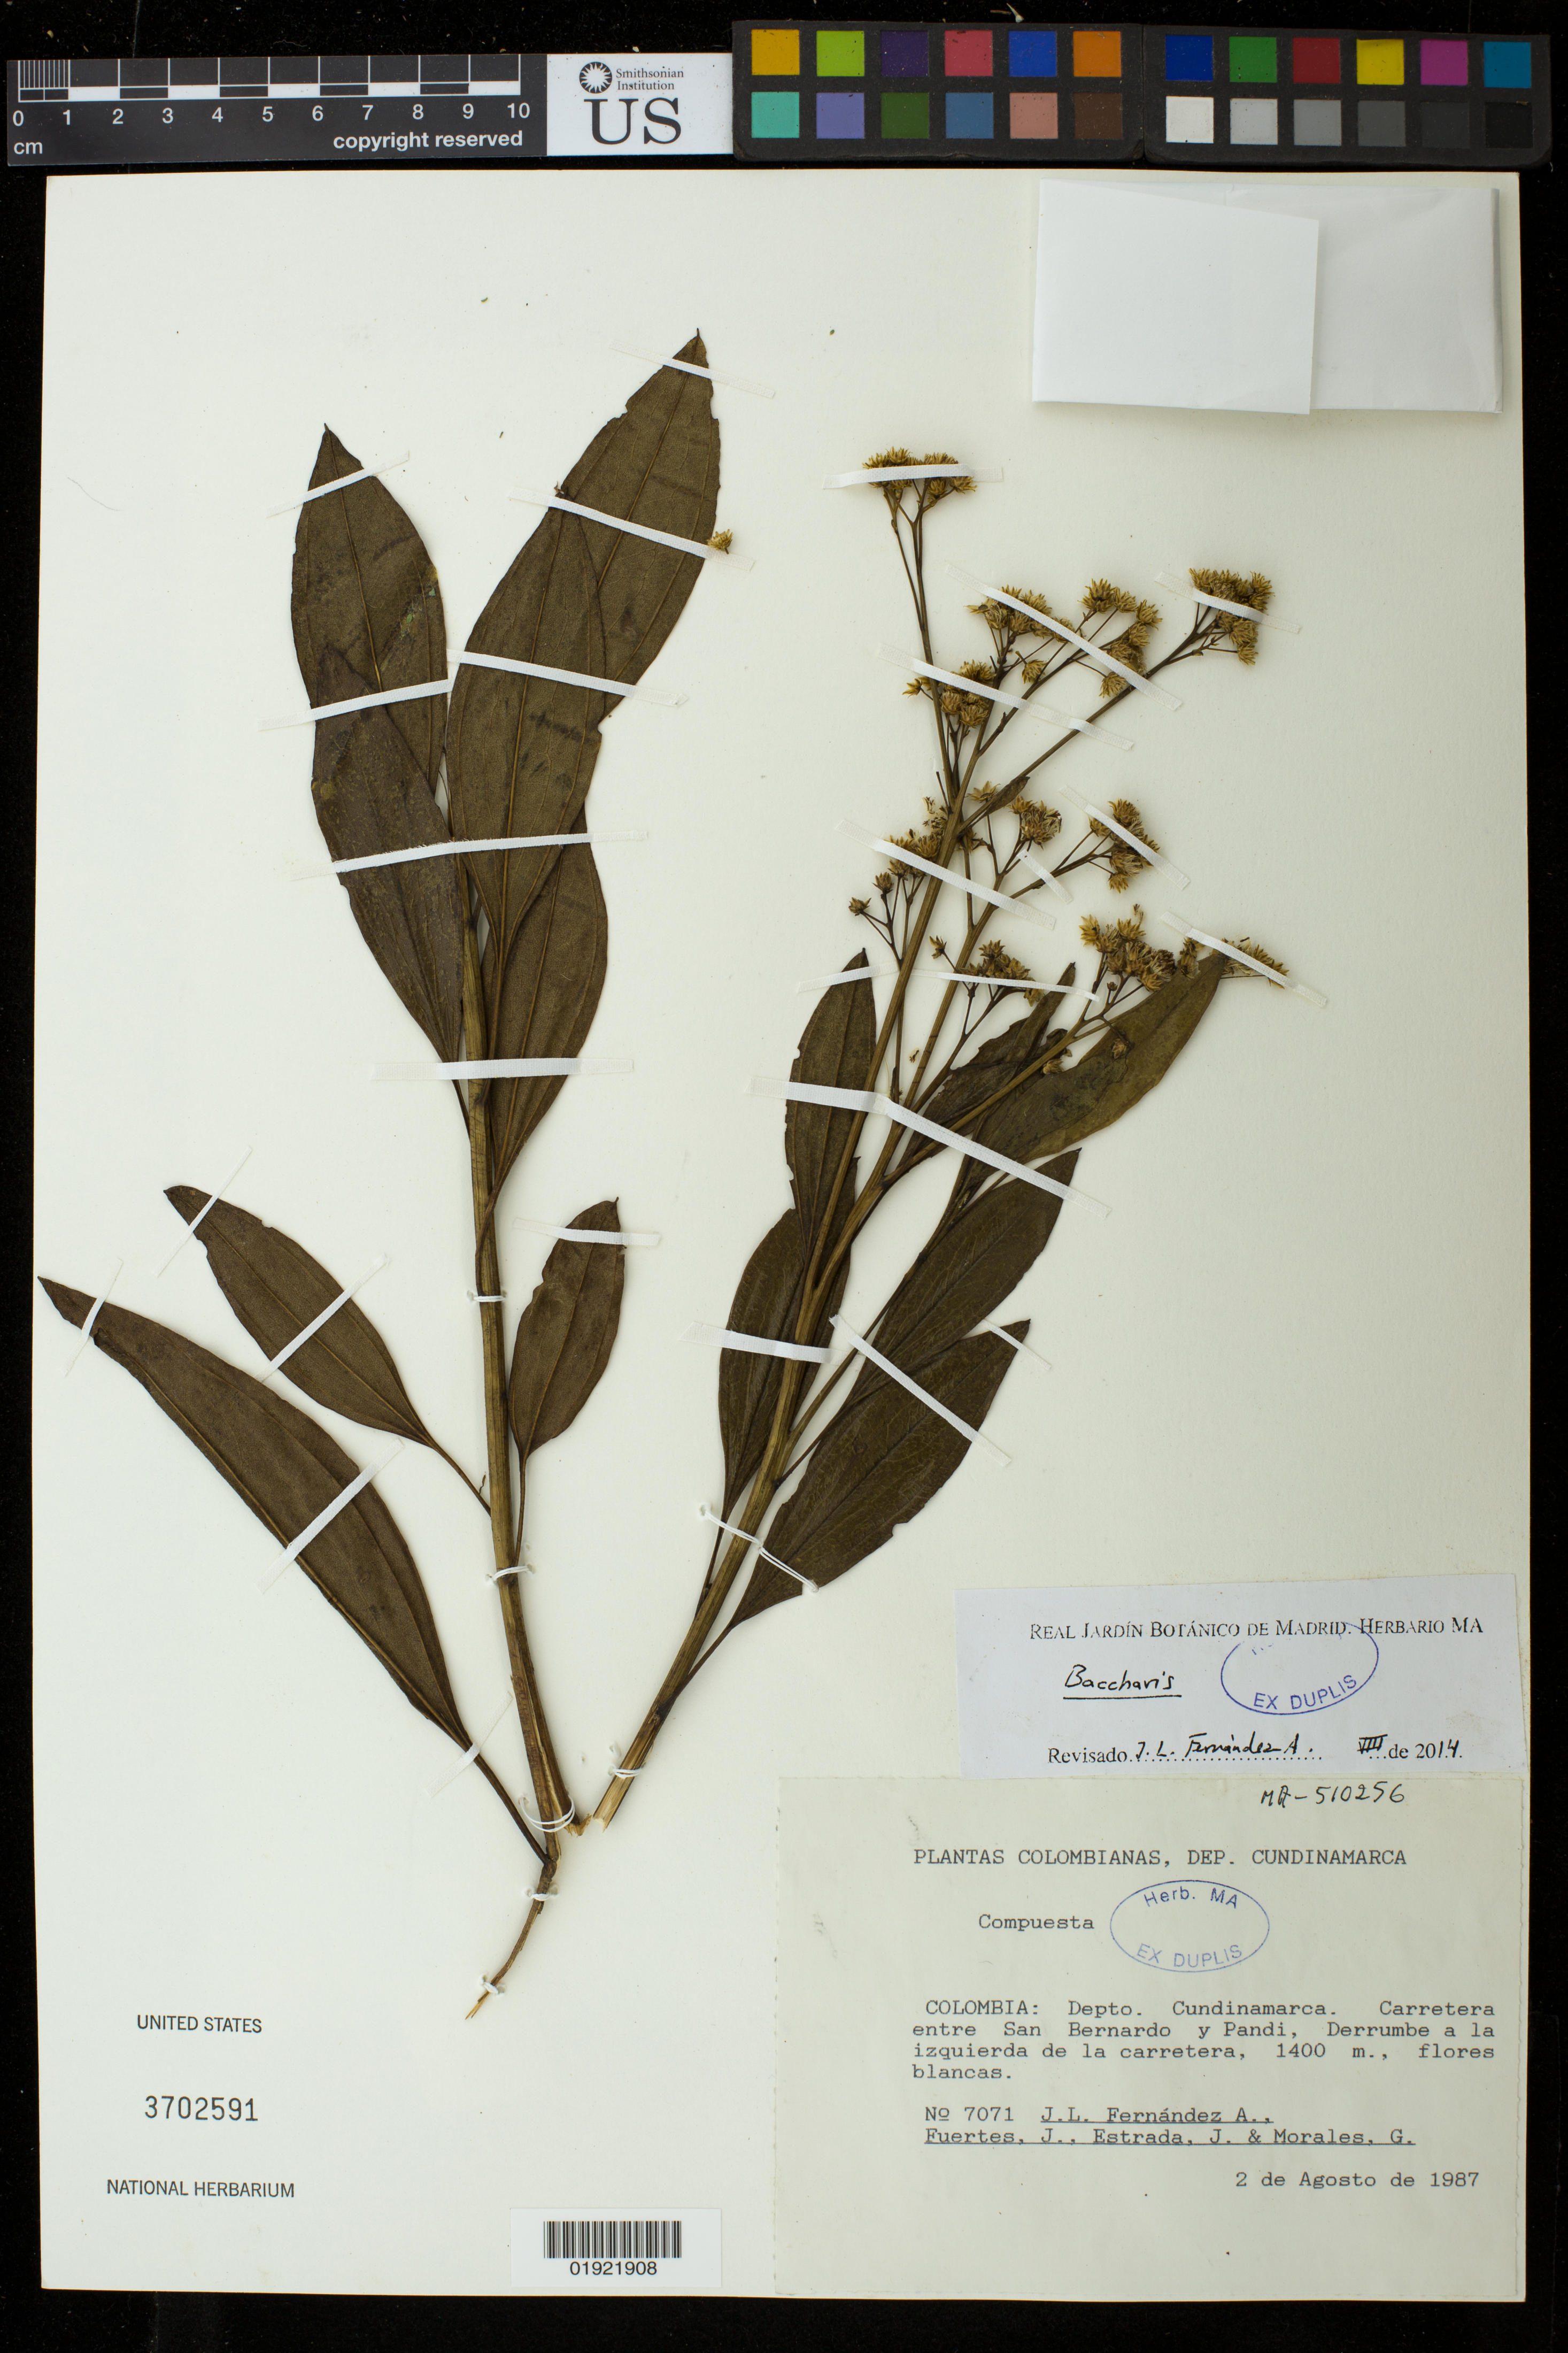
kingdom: Plantae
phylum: Tracheophyta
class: Magnoliopsida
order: Asterales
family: Asteraceae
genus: Baccharis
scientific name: Baccharis sp.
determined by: Fernández-Alonso, J. L.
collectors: J. L. Fernández-Alonso, J. Fuertes, J. Estrada & G. Morales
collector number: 7071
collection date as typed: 2 de Agosto de 1987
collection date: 1987-08-02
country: Colombia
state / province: Cundinamarca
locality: Carretera entre San Bernardo y Pandi, Derrumbe a la izquierda de la carretera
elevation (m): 1400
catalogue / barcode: US 3702591